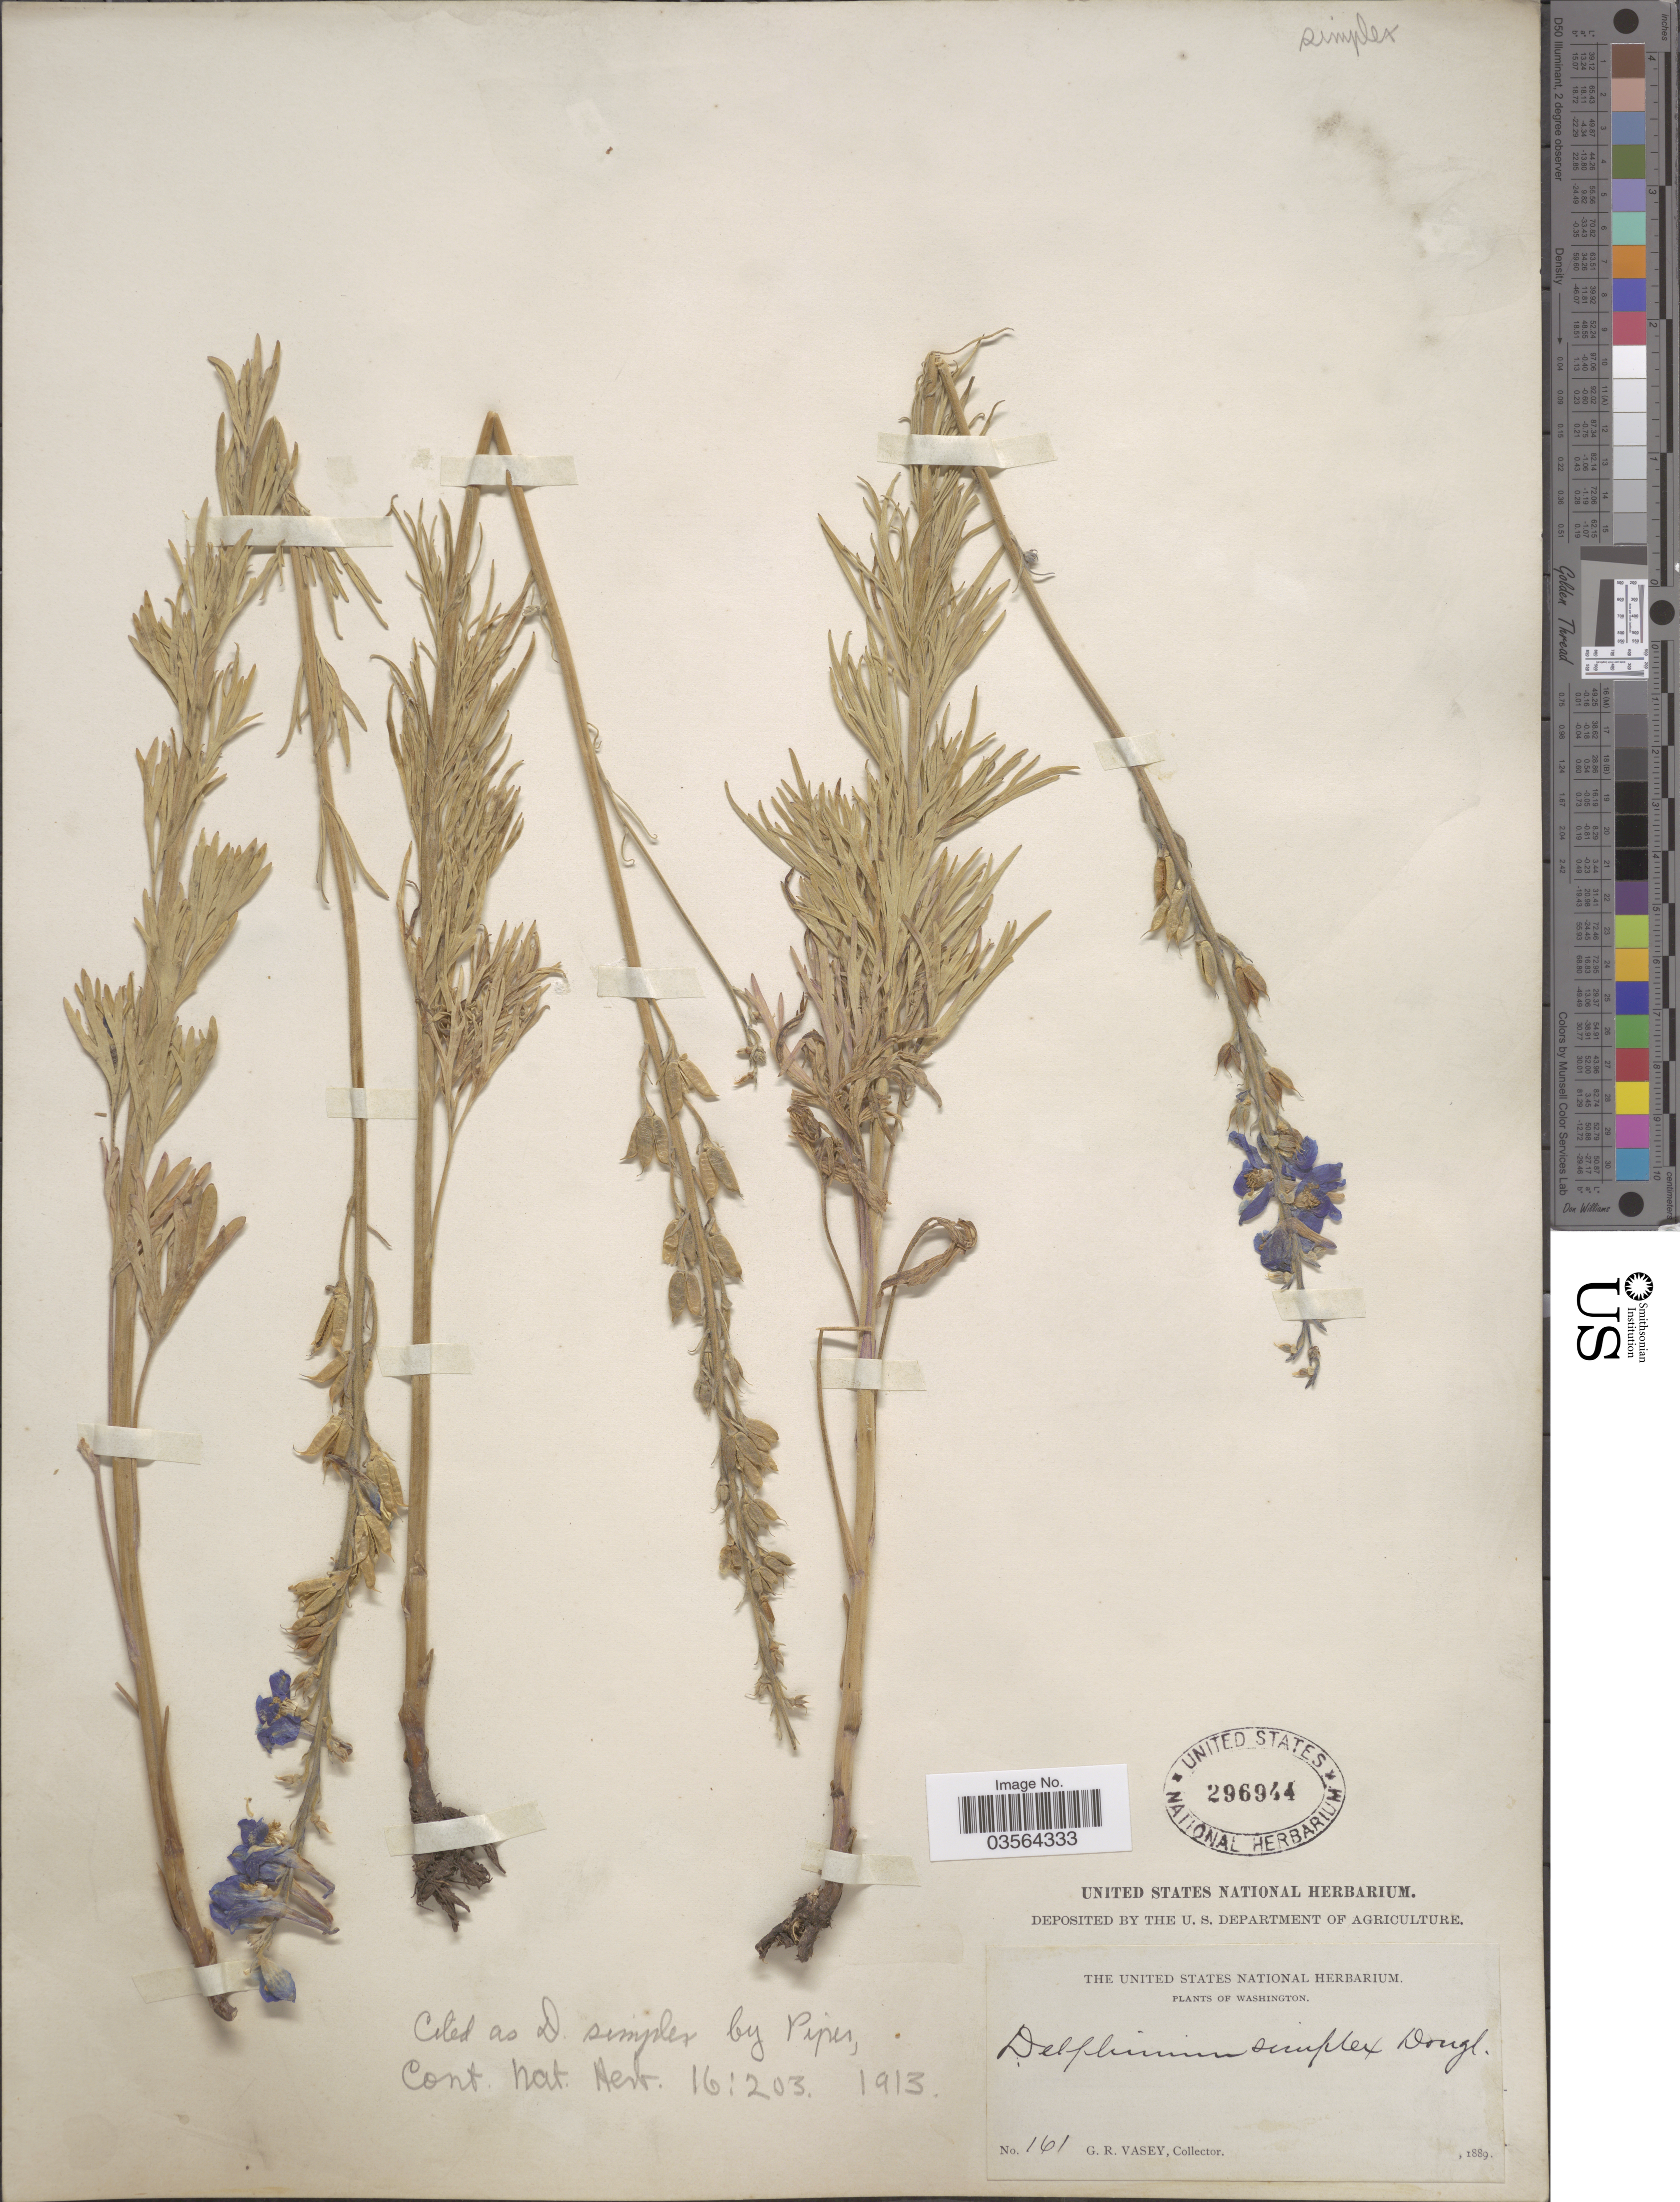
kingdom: Plantae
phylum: Tracheophyta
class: Magnoliopsida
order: Ranunculales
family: Ranunculaceae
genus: Delphinium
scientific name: Delphinium sp.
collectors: G. R. Vasey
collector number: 161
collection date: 1889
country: United States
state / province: Washington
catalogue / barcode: US 296944